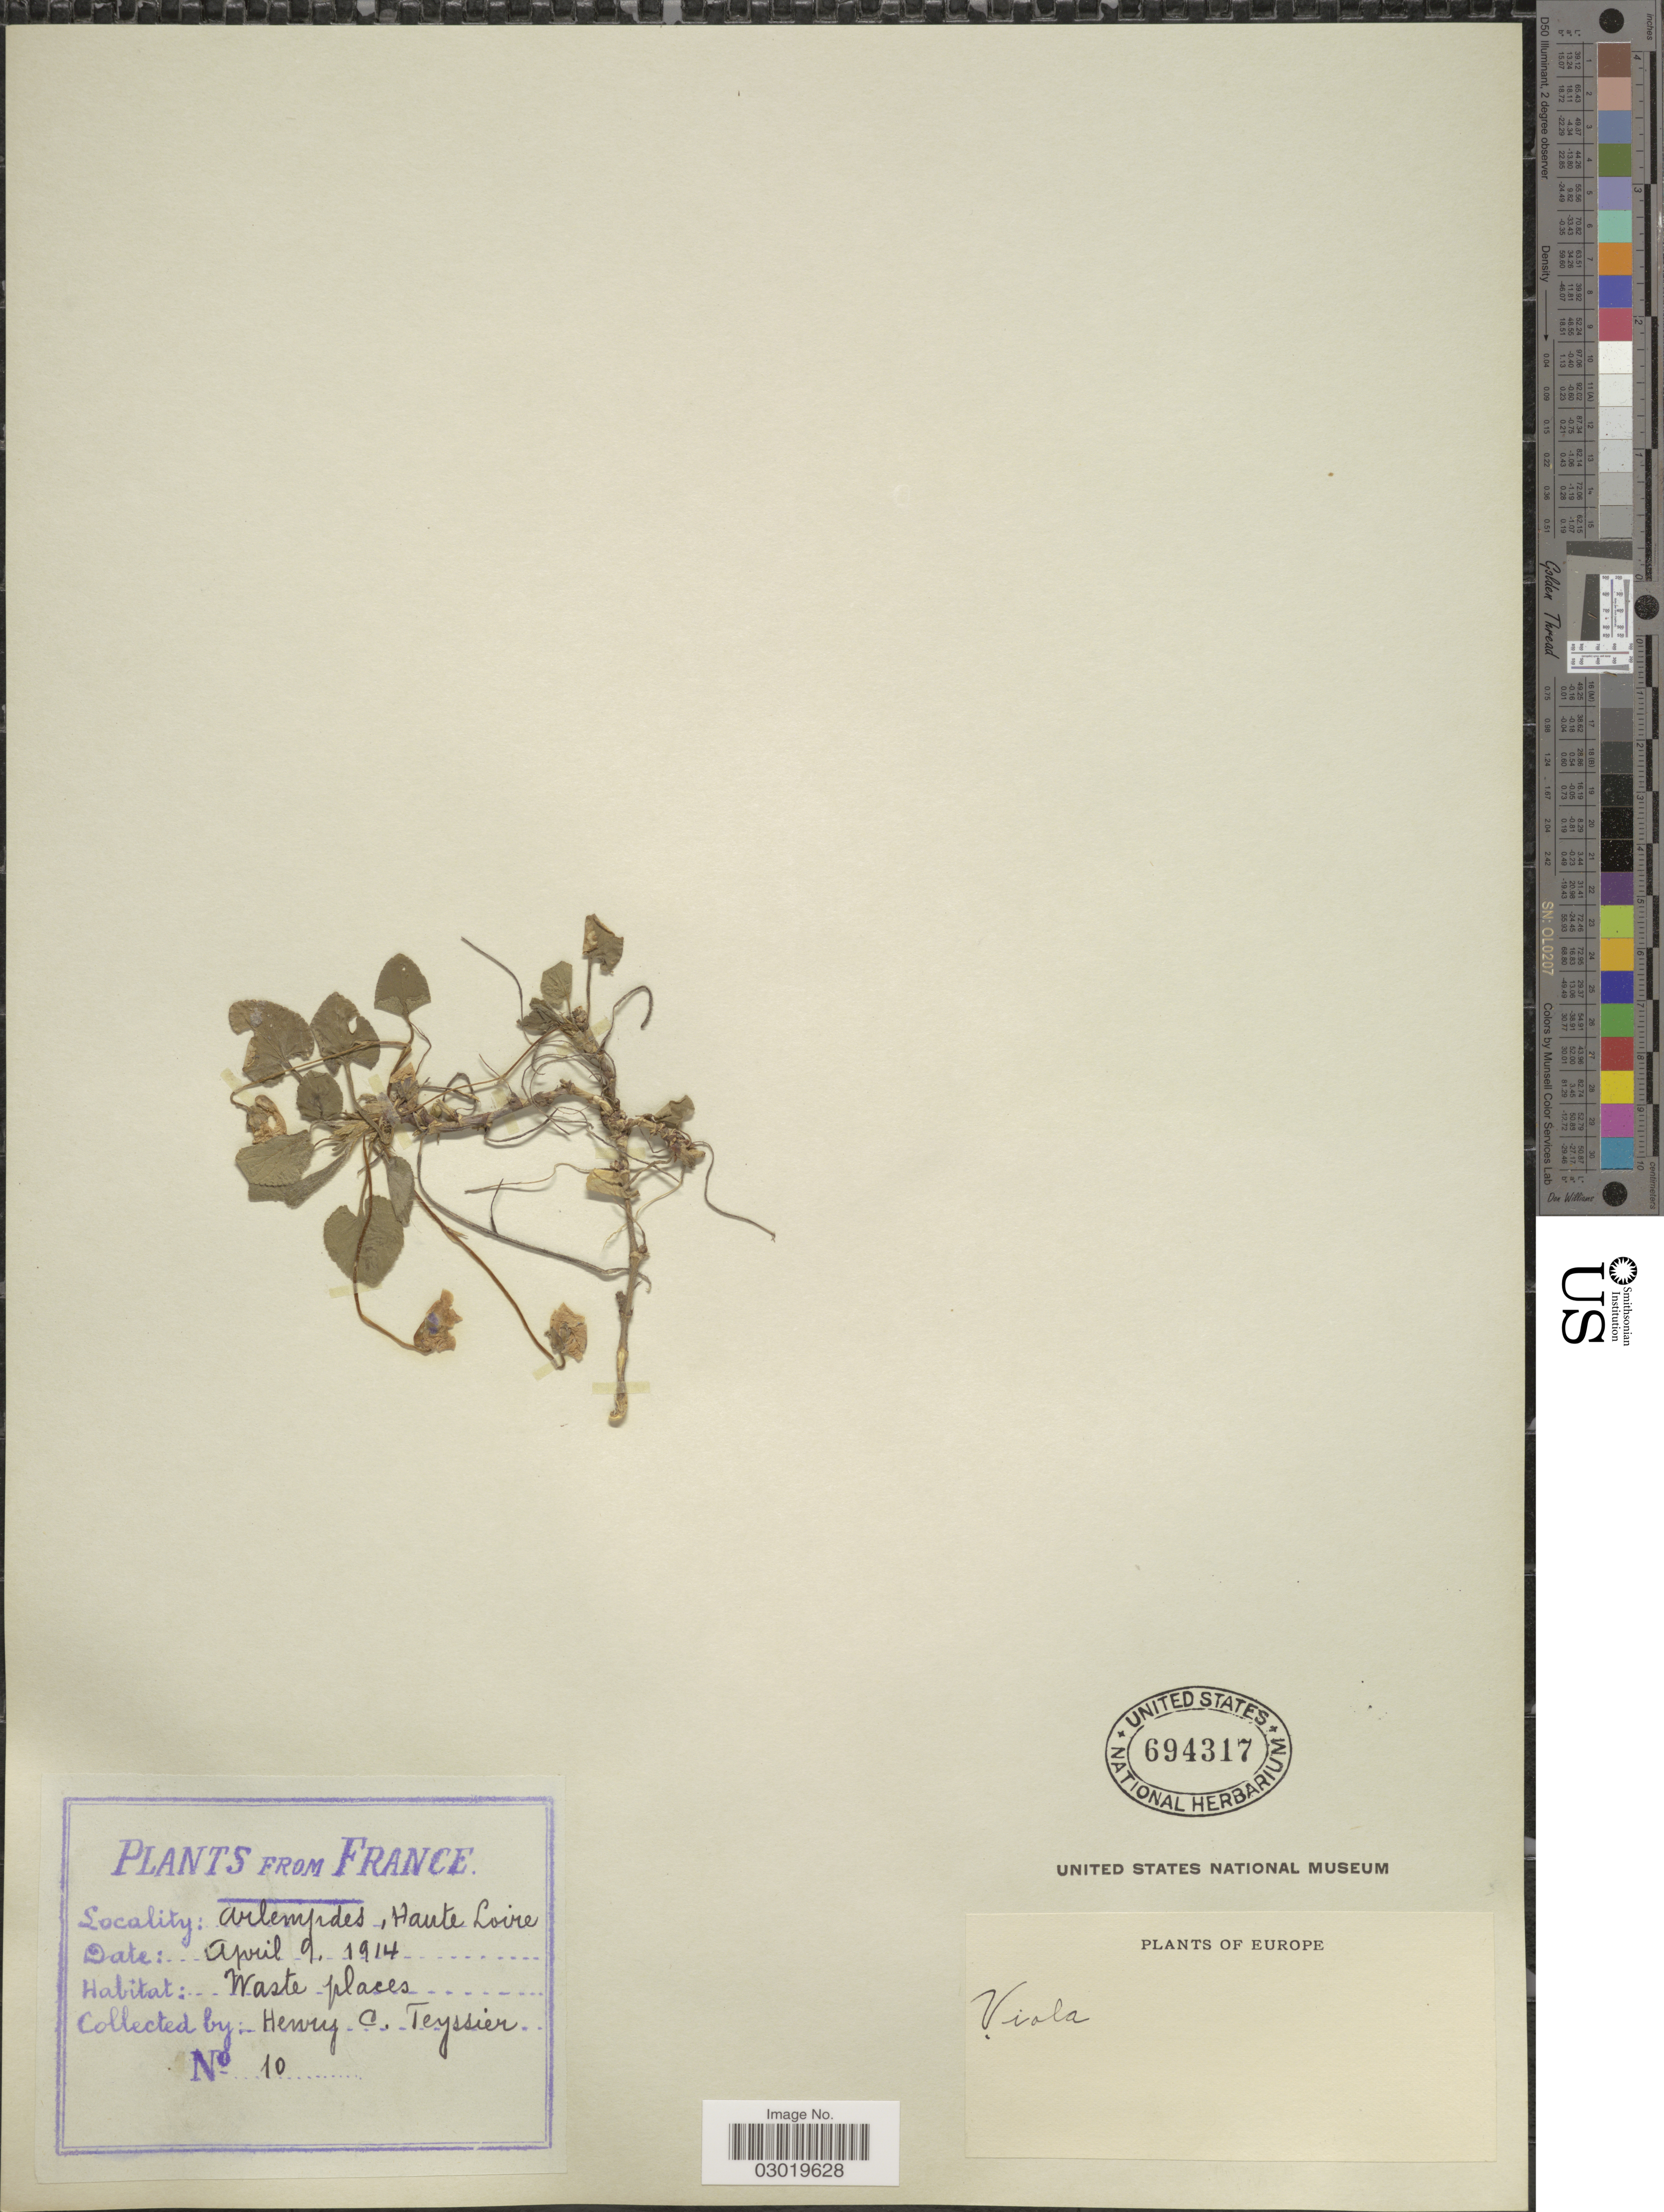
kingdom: Plantae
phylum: Tracheophyta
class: Magnoliopsida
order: Malpighiales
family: Violaceae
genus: Viola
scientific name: Viola sp.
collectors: H. Teyssier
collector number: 10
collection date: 1914-04-09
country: France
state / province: Pays de la Loire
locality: Arlempdes, Haute Loire.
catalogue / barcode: US 694317